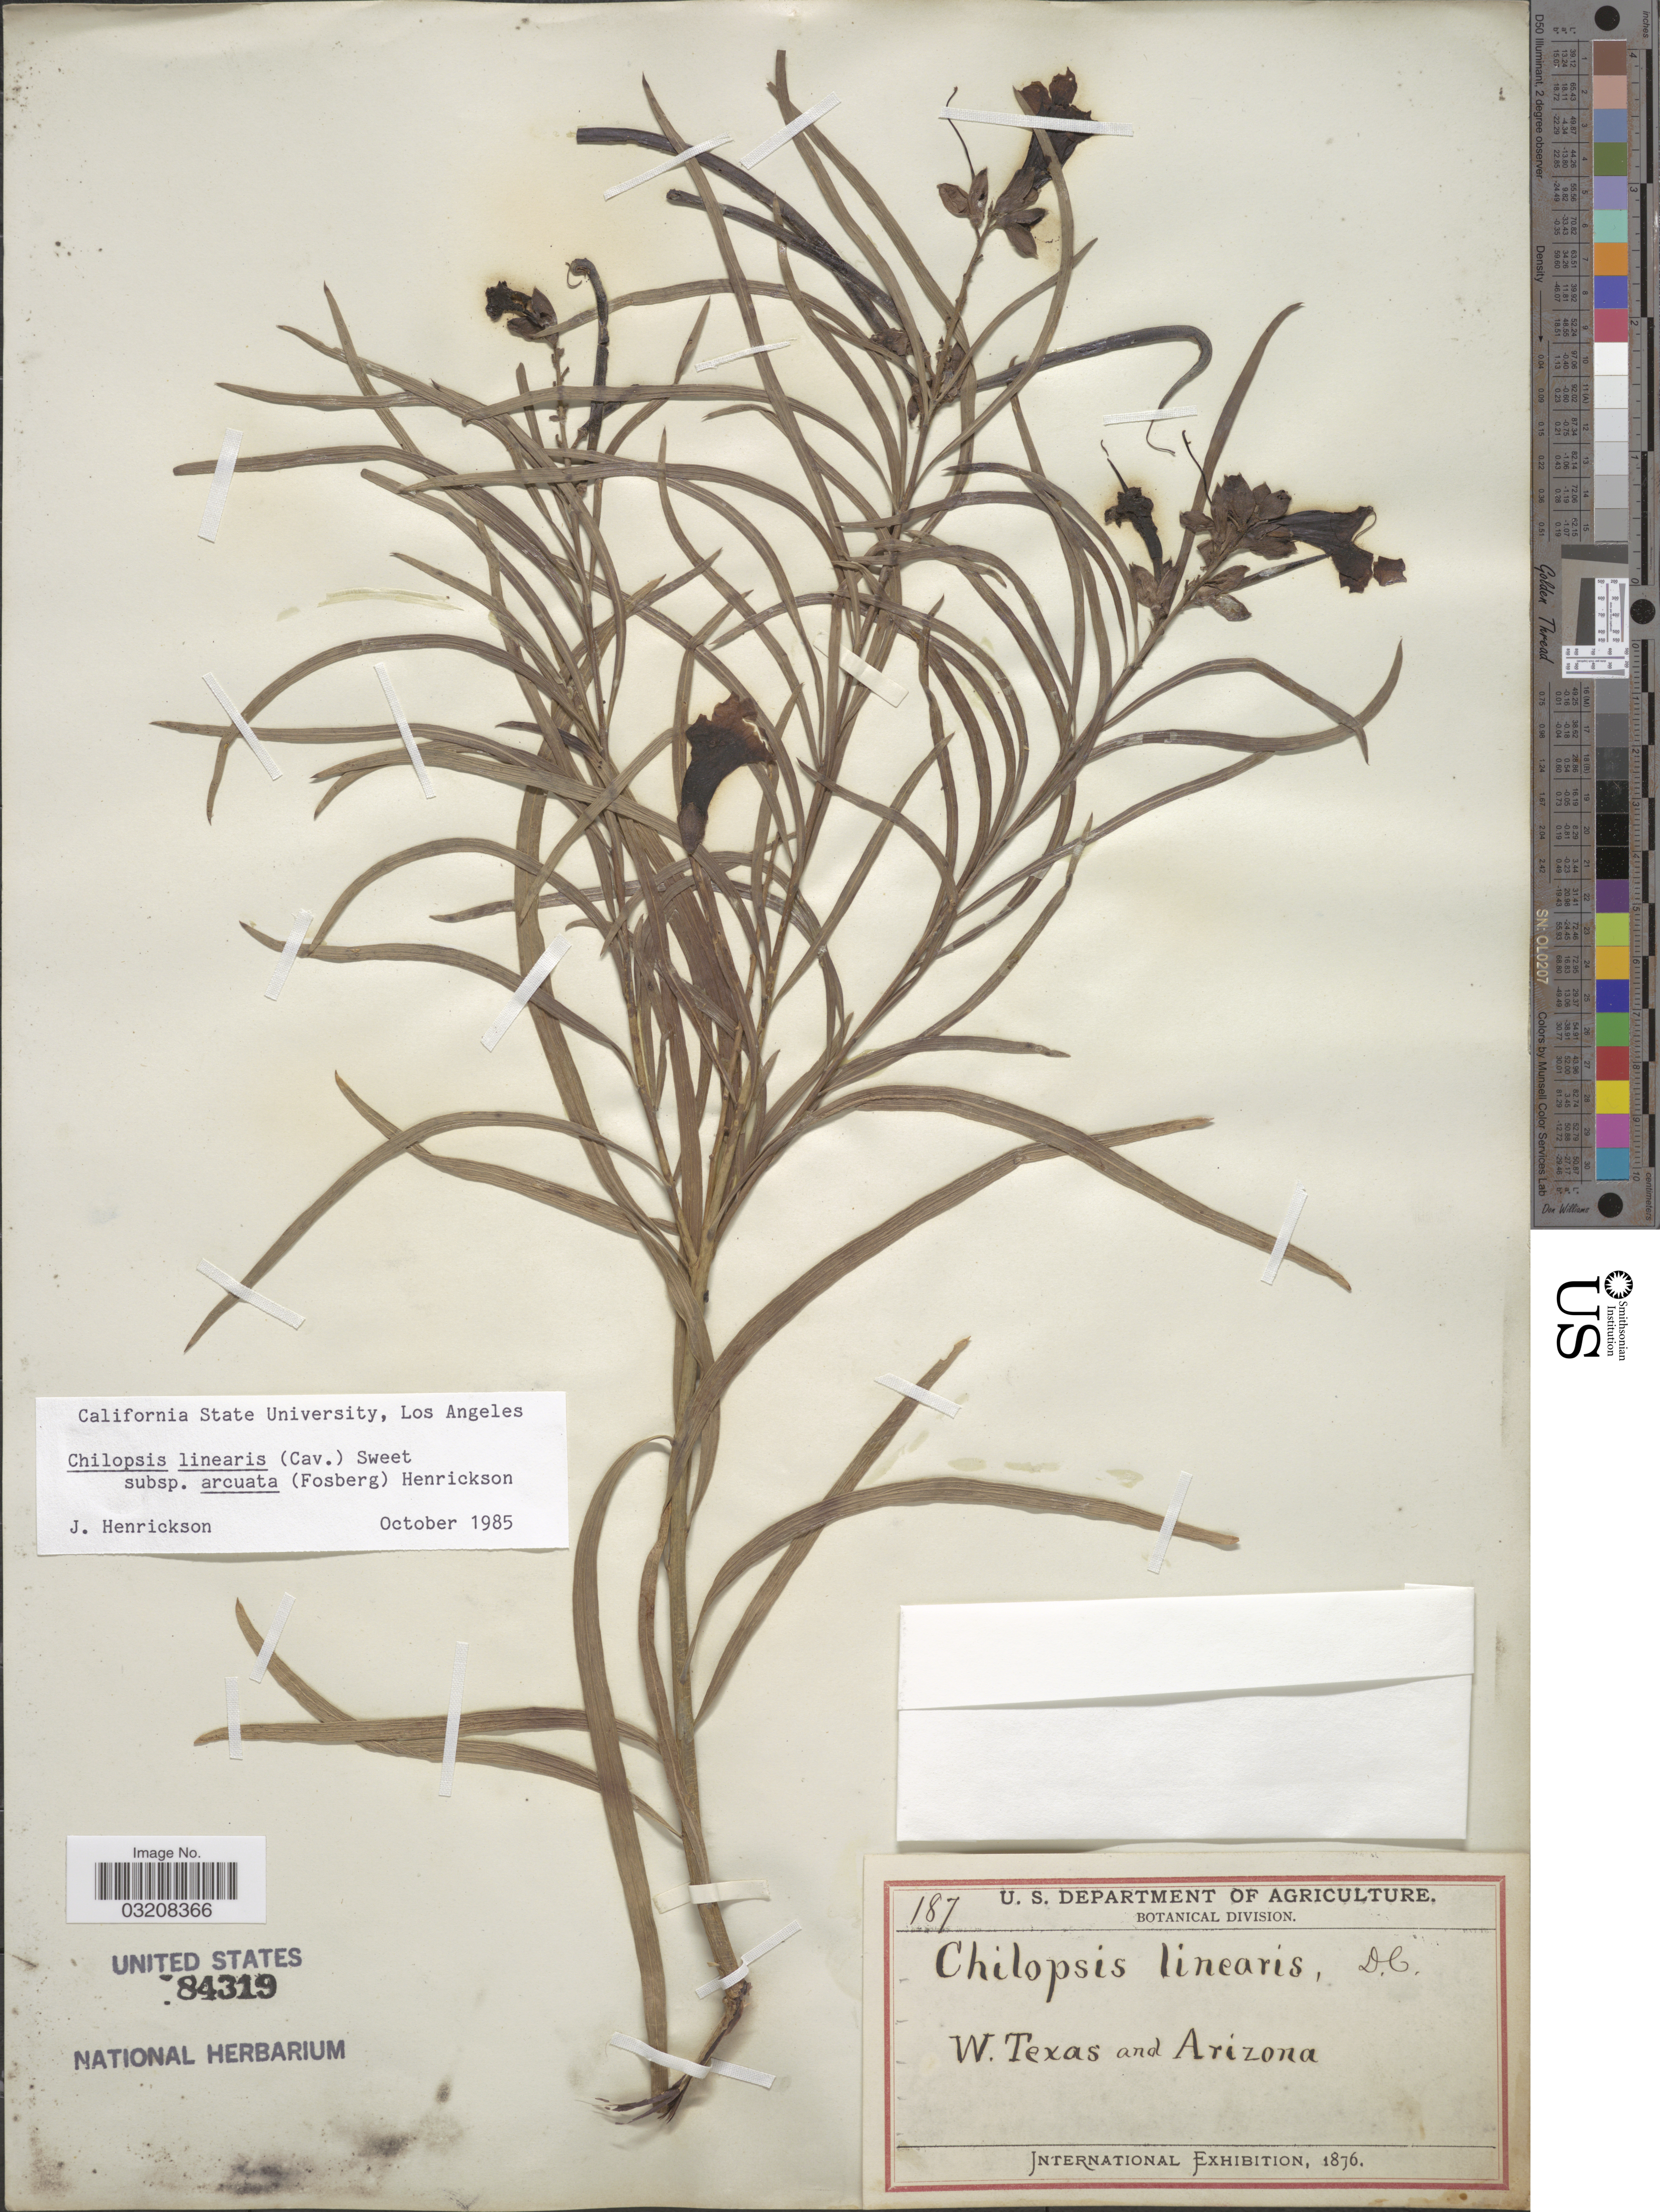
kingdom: Plantae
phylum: Tracheophyta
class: Magnoliopsida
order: Lamiales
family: Bignoniaceae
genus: Chilopsis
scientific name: Chilopsis linearis subsp. arcuata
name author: (Fosberg) Henrickson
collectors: U.S. Department of Agriculture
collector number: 187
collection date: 1876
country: United States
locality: W. Texas and Arizona.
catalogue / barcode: US 84319